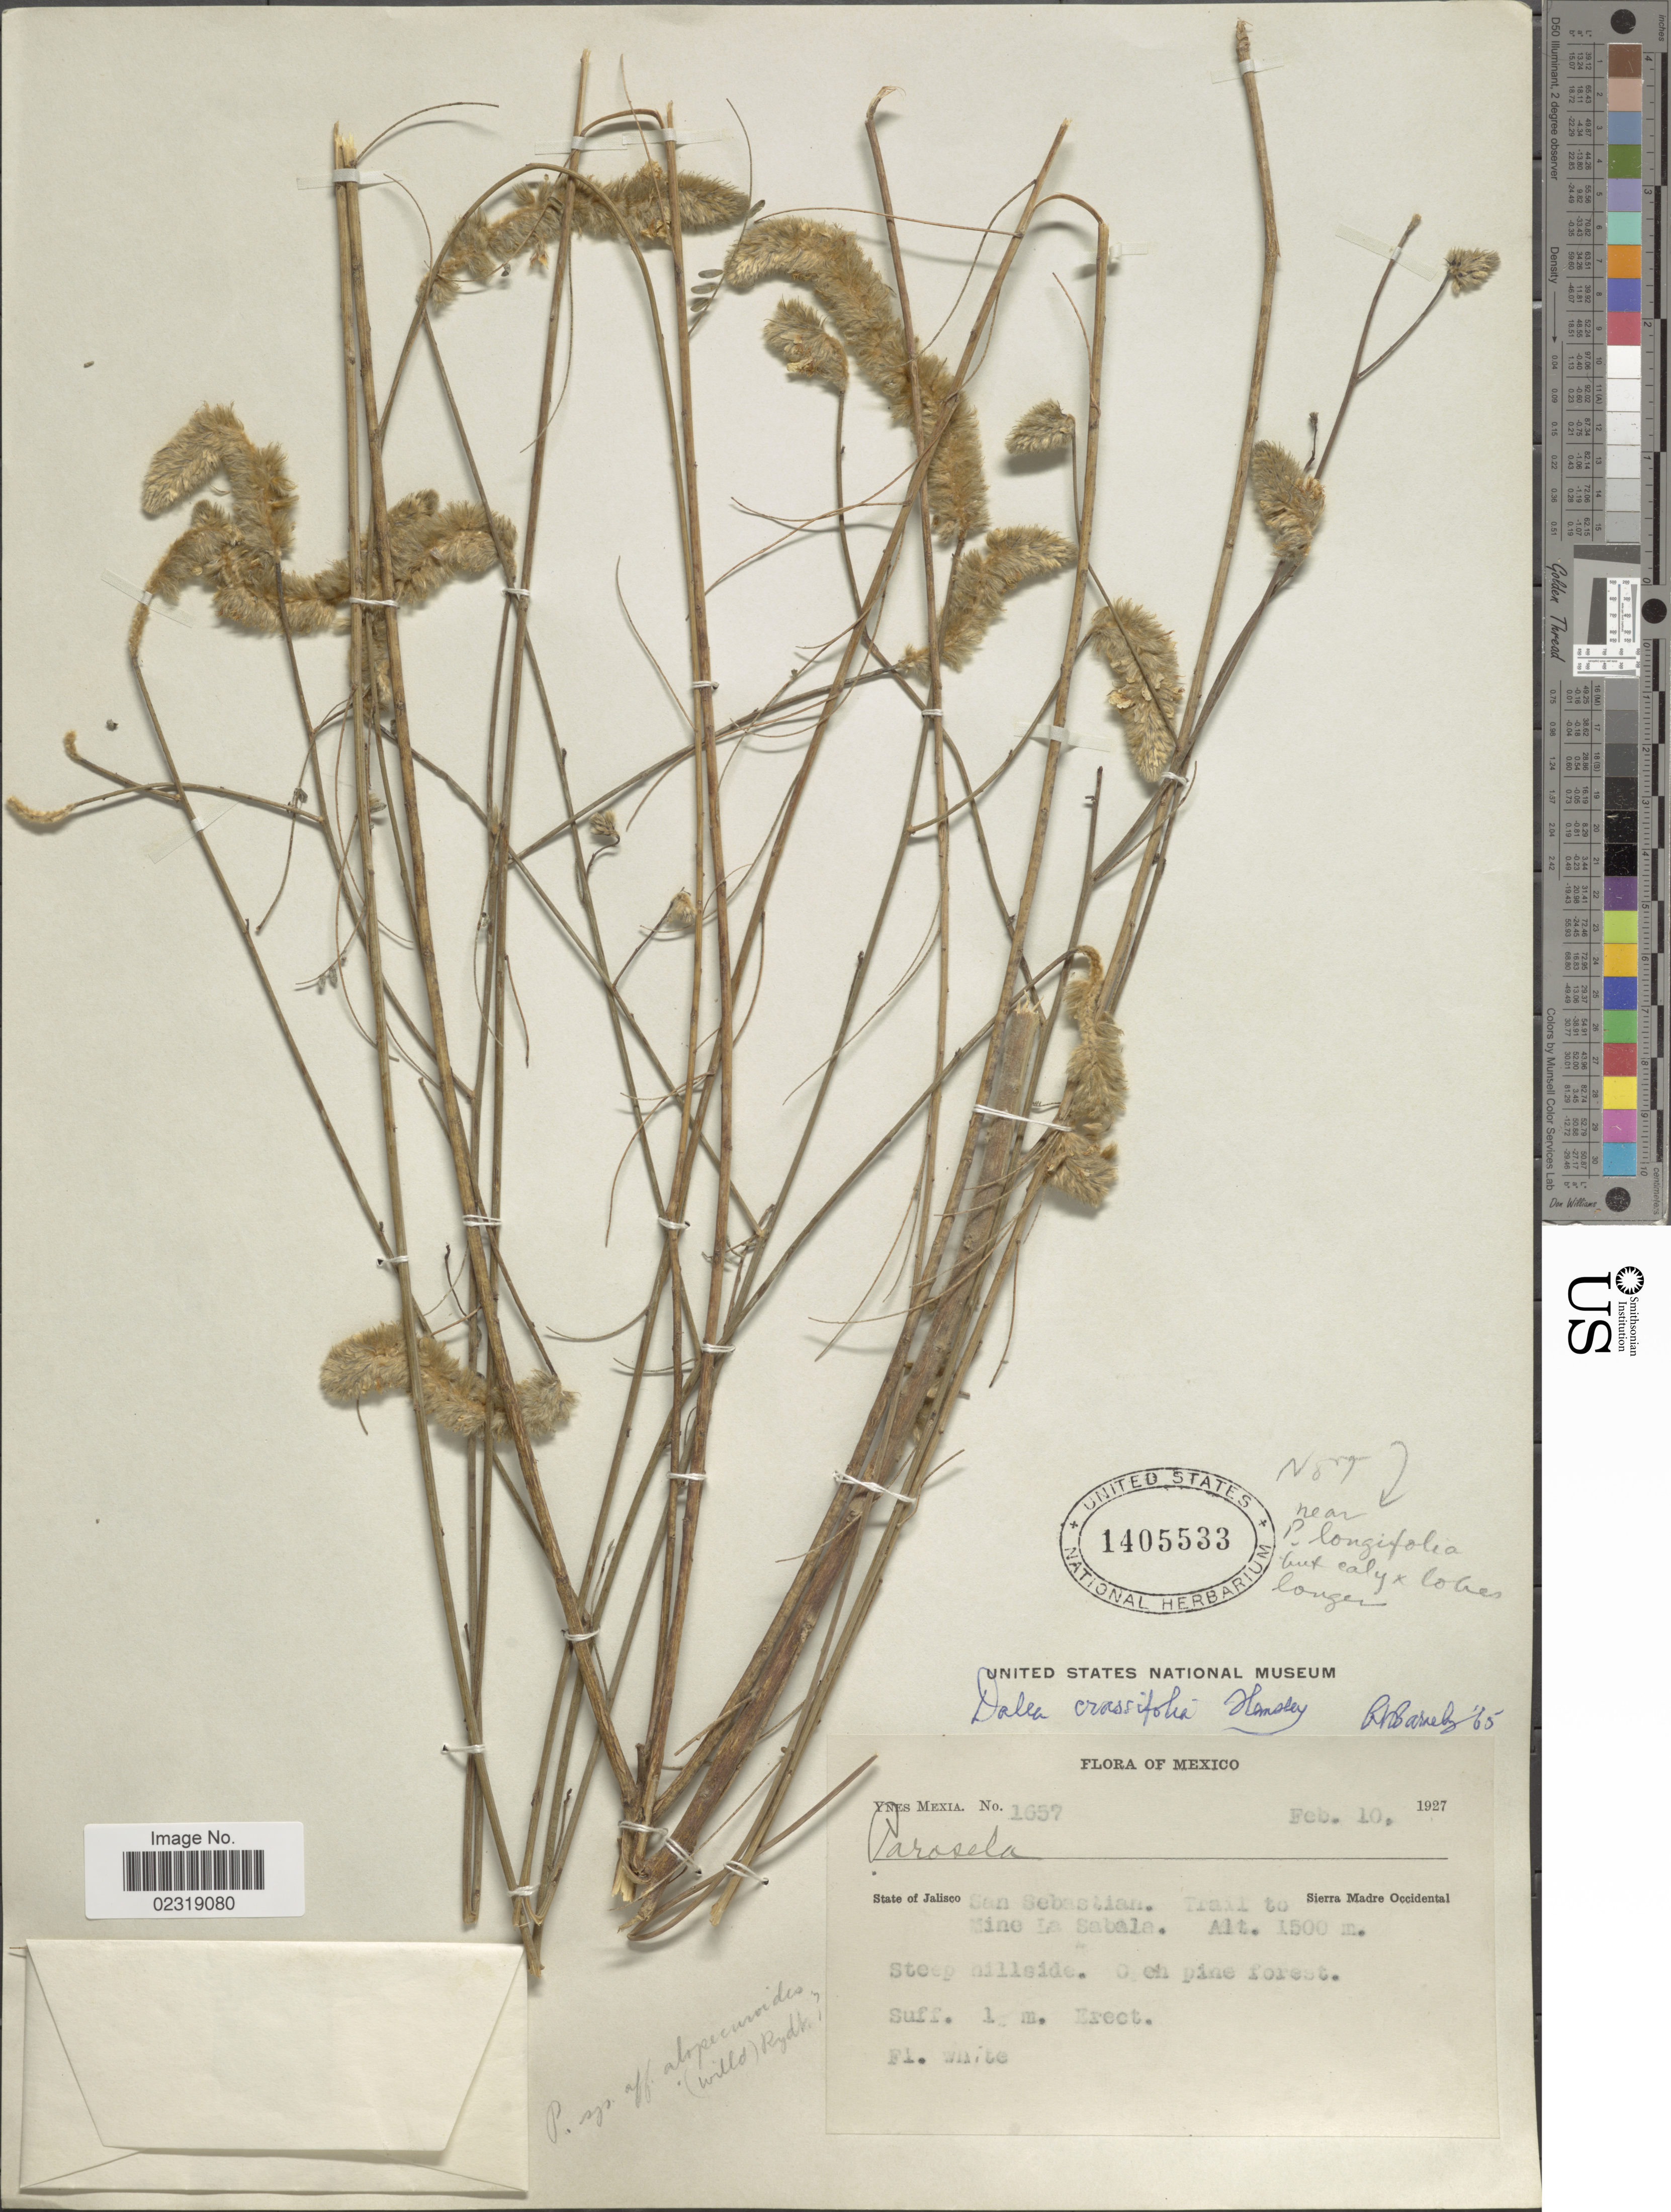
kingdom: Plantae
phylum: Tracheophyta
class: Magnoliopsida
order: Fabales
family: Fabaceae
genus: Dalea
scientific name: Dalea crassifolia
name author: Hemsl.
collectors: Y. Mexia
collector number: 1657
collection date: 1927-02-10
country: Mexico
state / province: Jalisco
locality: State of Jalisco San Sebastian, Trail to Sierra Madre Occidental Mine La Sabela.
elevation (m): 1500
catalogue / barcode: US 1405533